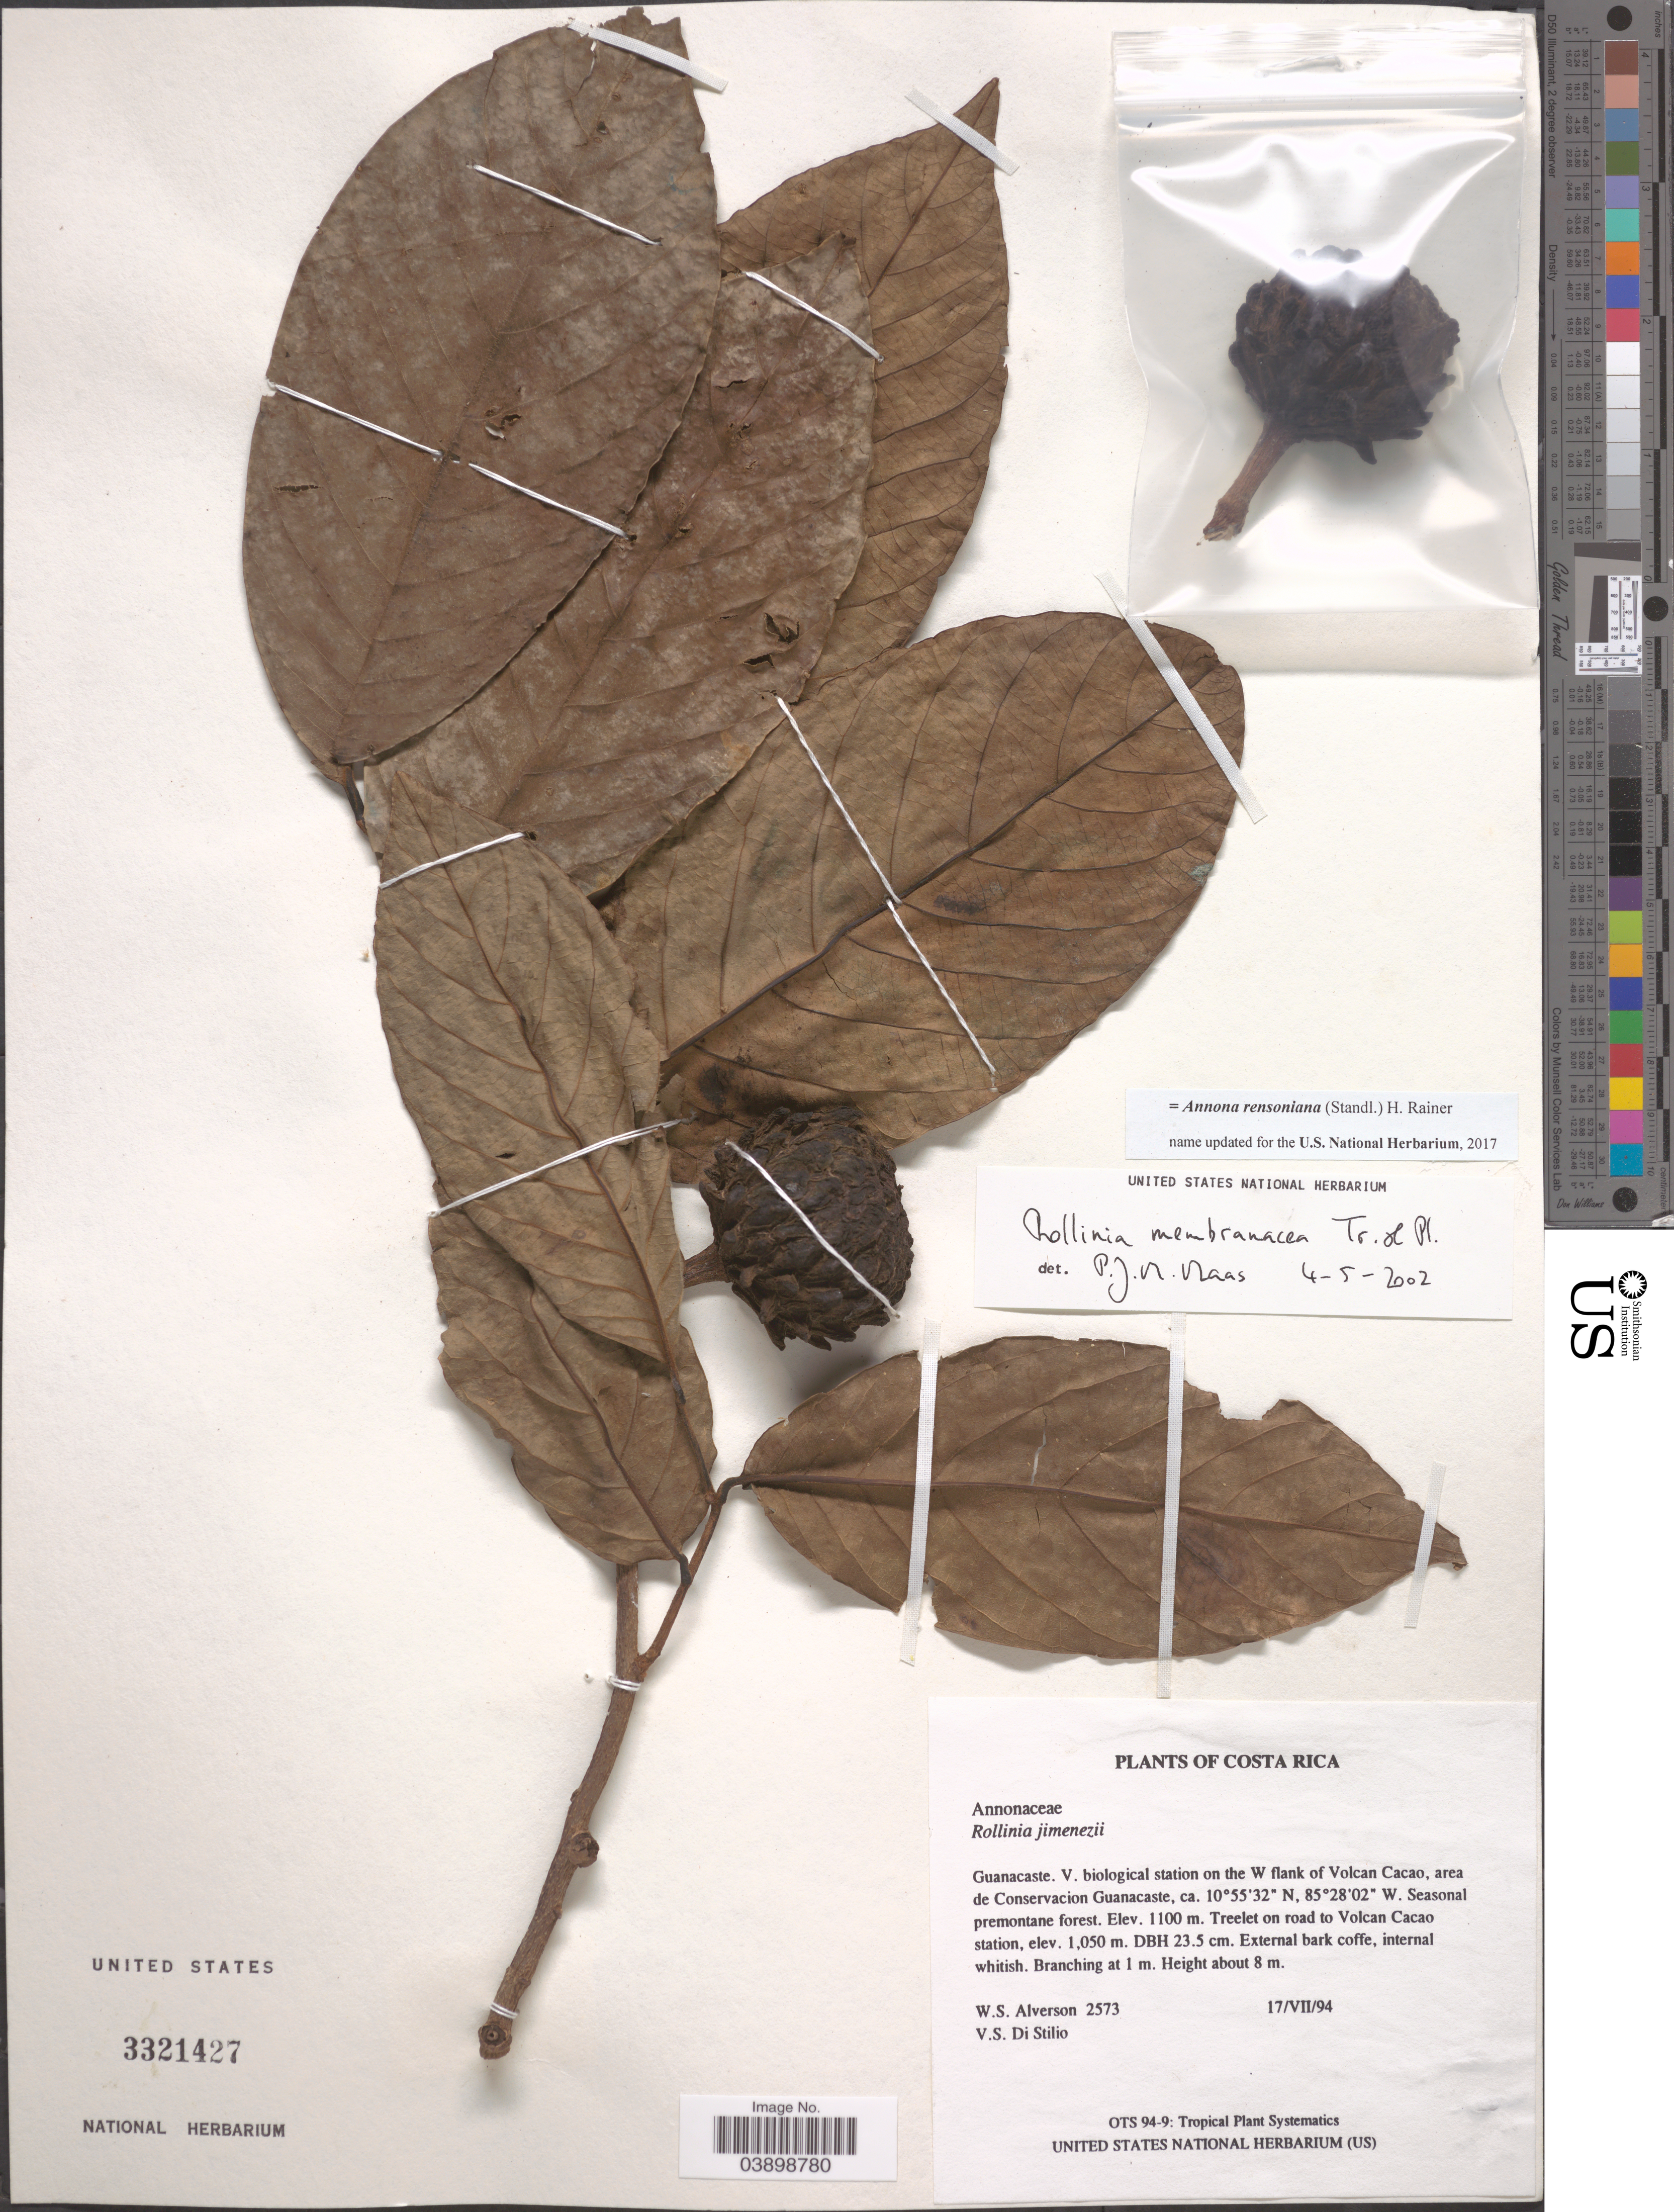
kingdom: Plantae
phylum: Tracheophyta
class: Magnoliopsida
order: Magnoliales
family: Annonaceae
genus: Annona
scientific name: Annona rensoniana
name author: (Standl.) H. Rainer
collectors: W. S. Alverson & V. Di Stilio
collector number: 2573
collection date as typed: Transcribed d/m/y: 17/7/94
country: Costa Rica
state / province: Guanacaste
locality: V. biological station on the W flank of Volcan Cacao, area de Conservacion Guanacaste.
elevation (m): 1100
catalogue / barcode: US 3321427